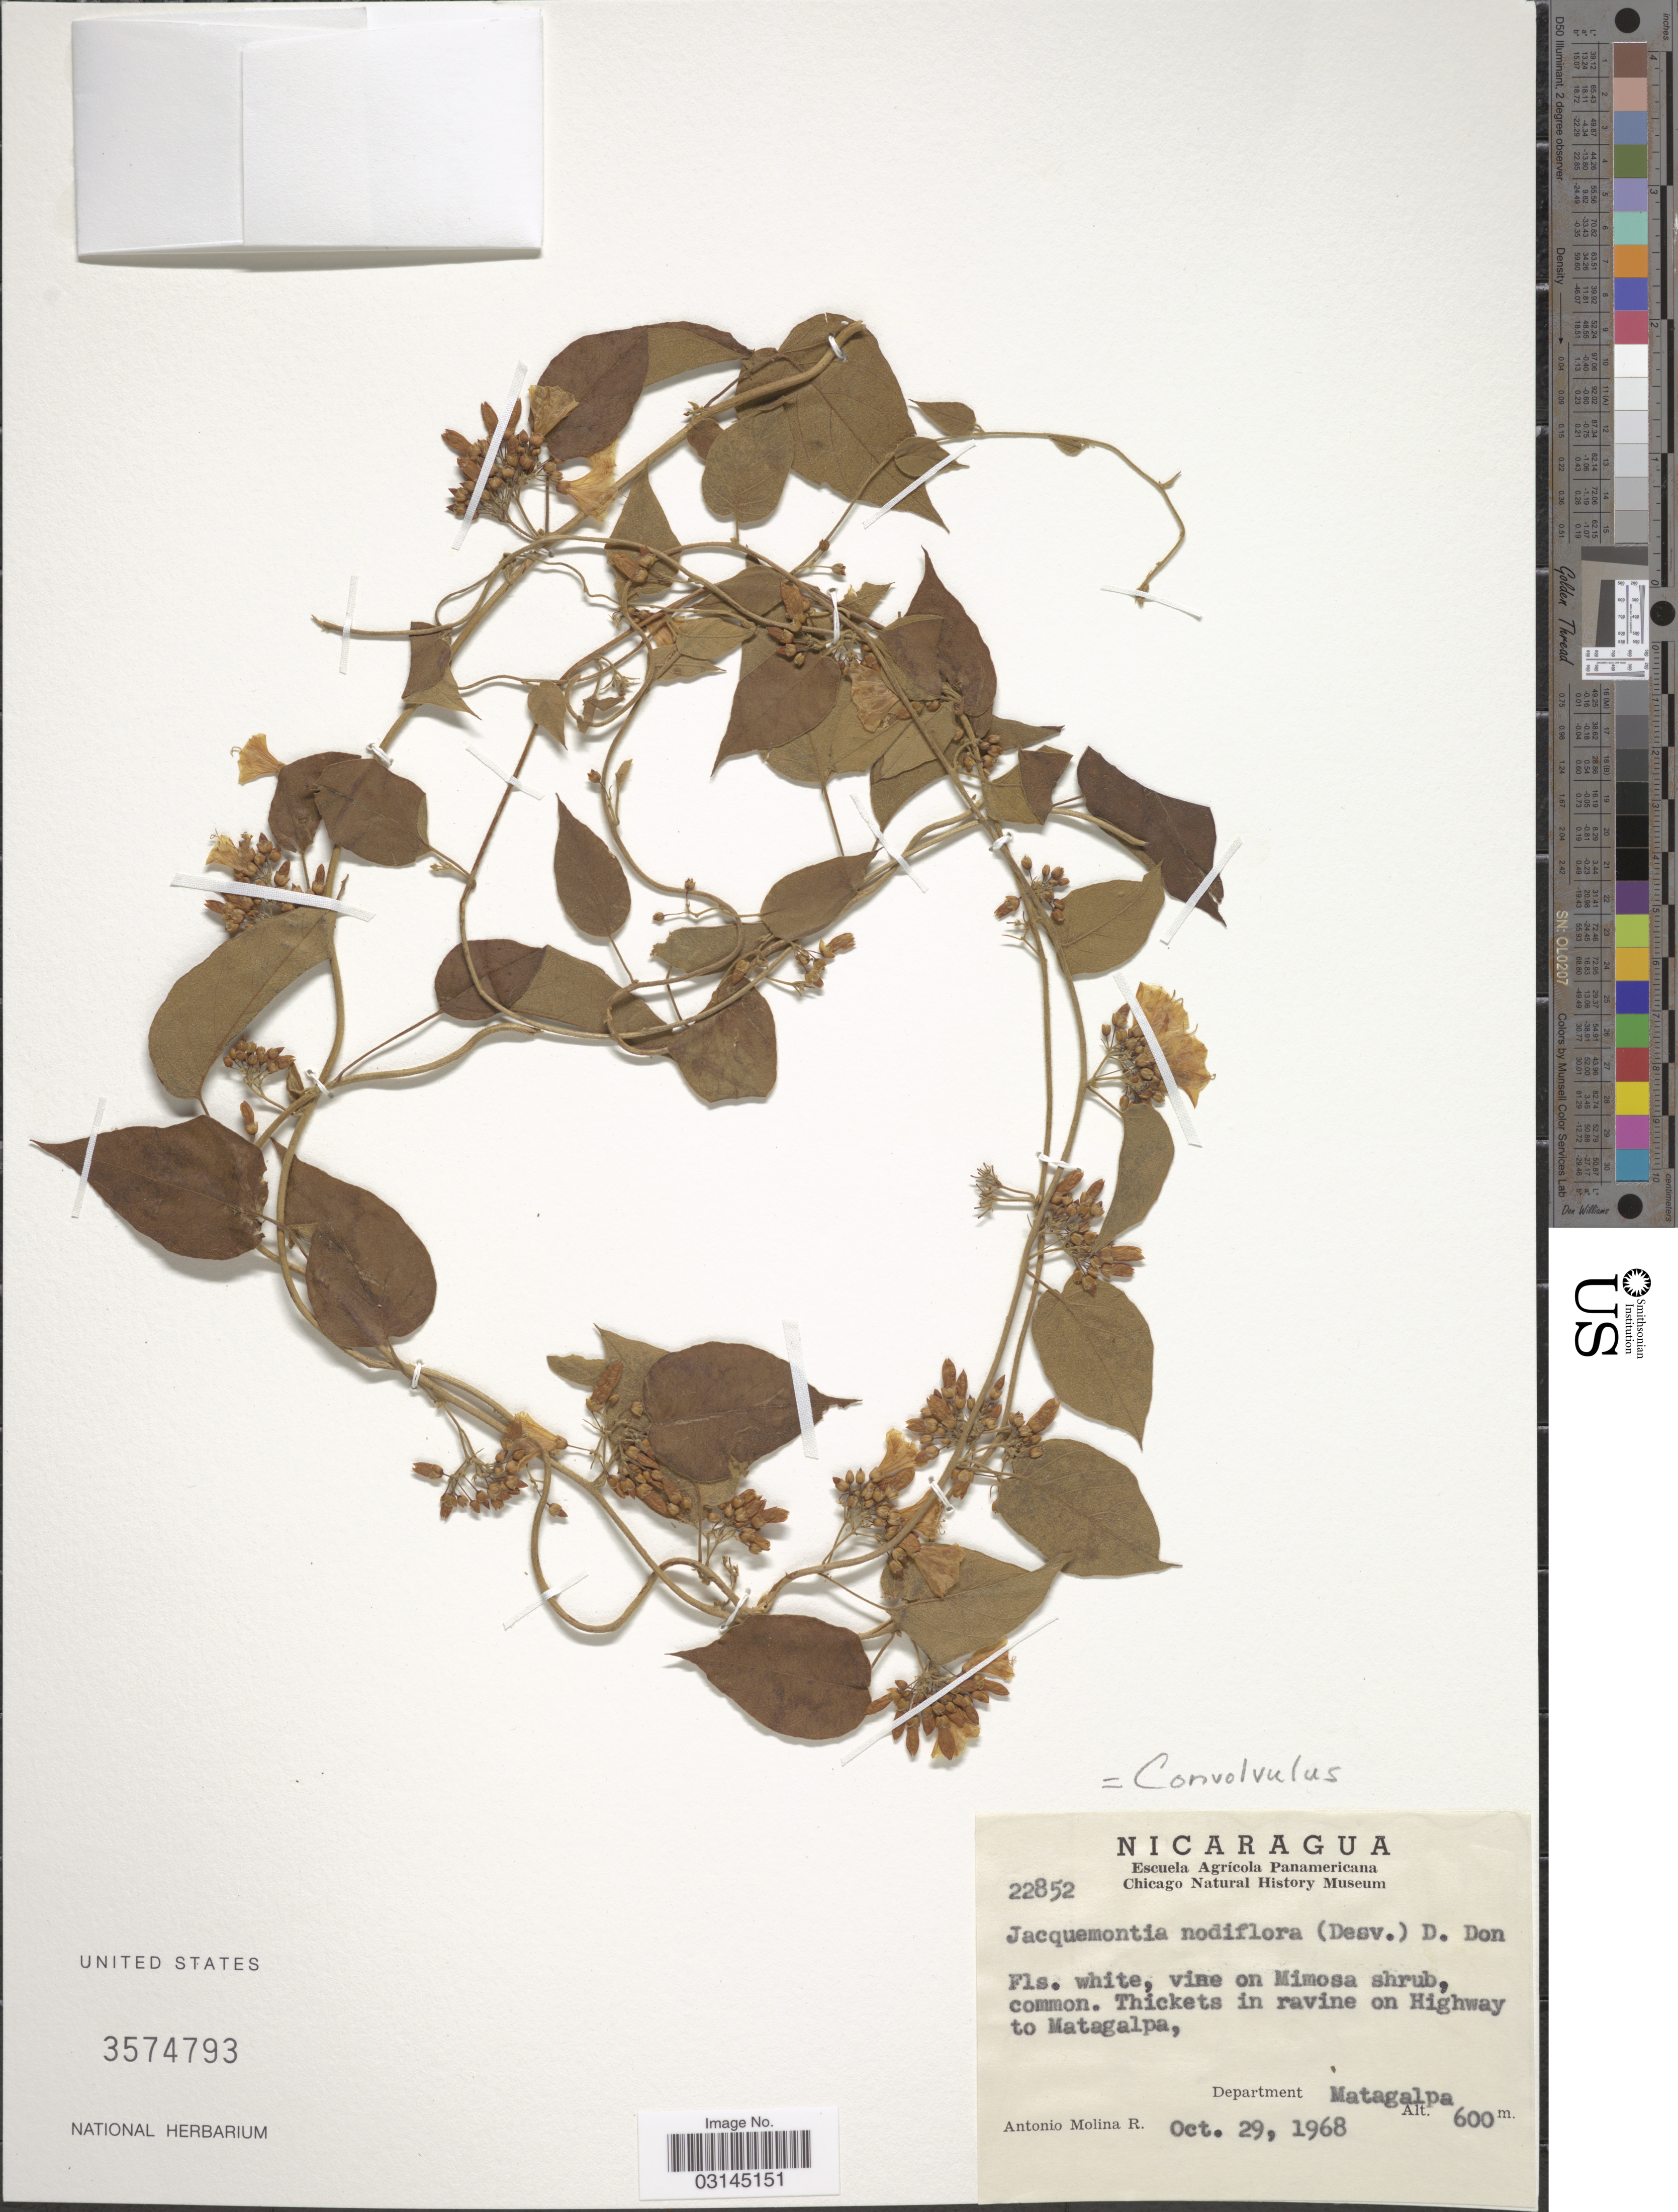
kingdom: Plantae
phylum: Tracheophyta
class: Magnoliopsida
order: Solanales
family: Convolvulaceae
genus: Convolvulus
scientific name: Convolvulus nodiflorus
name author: Desr.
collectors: A. Molina R.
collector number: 22852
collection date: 1968-10-29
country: Nicaragua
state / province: Matagalpa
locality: Thickets in ravine on Highway to Matagalpa, Department Matagalpa.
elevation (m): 600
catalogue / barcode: US 3574793